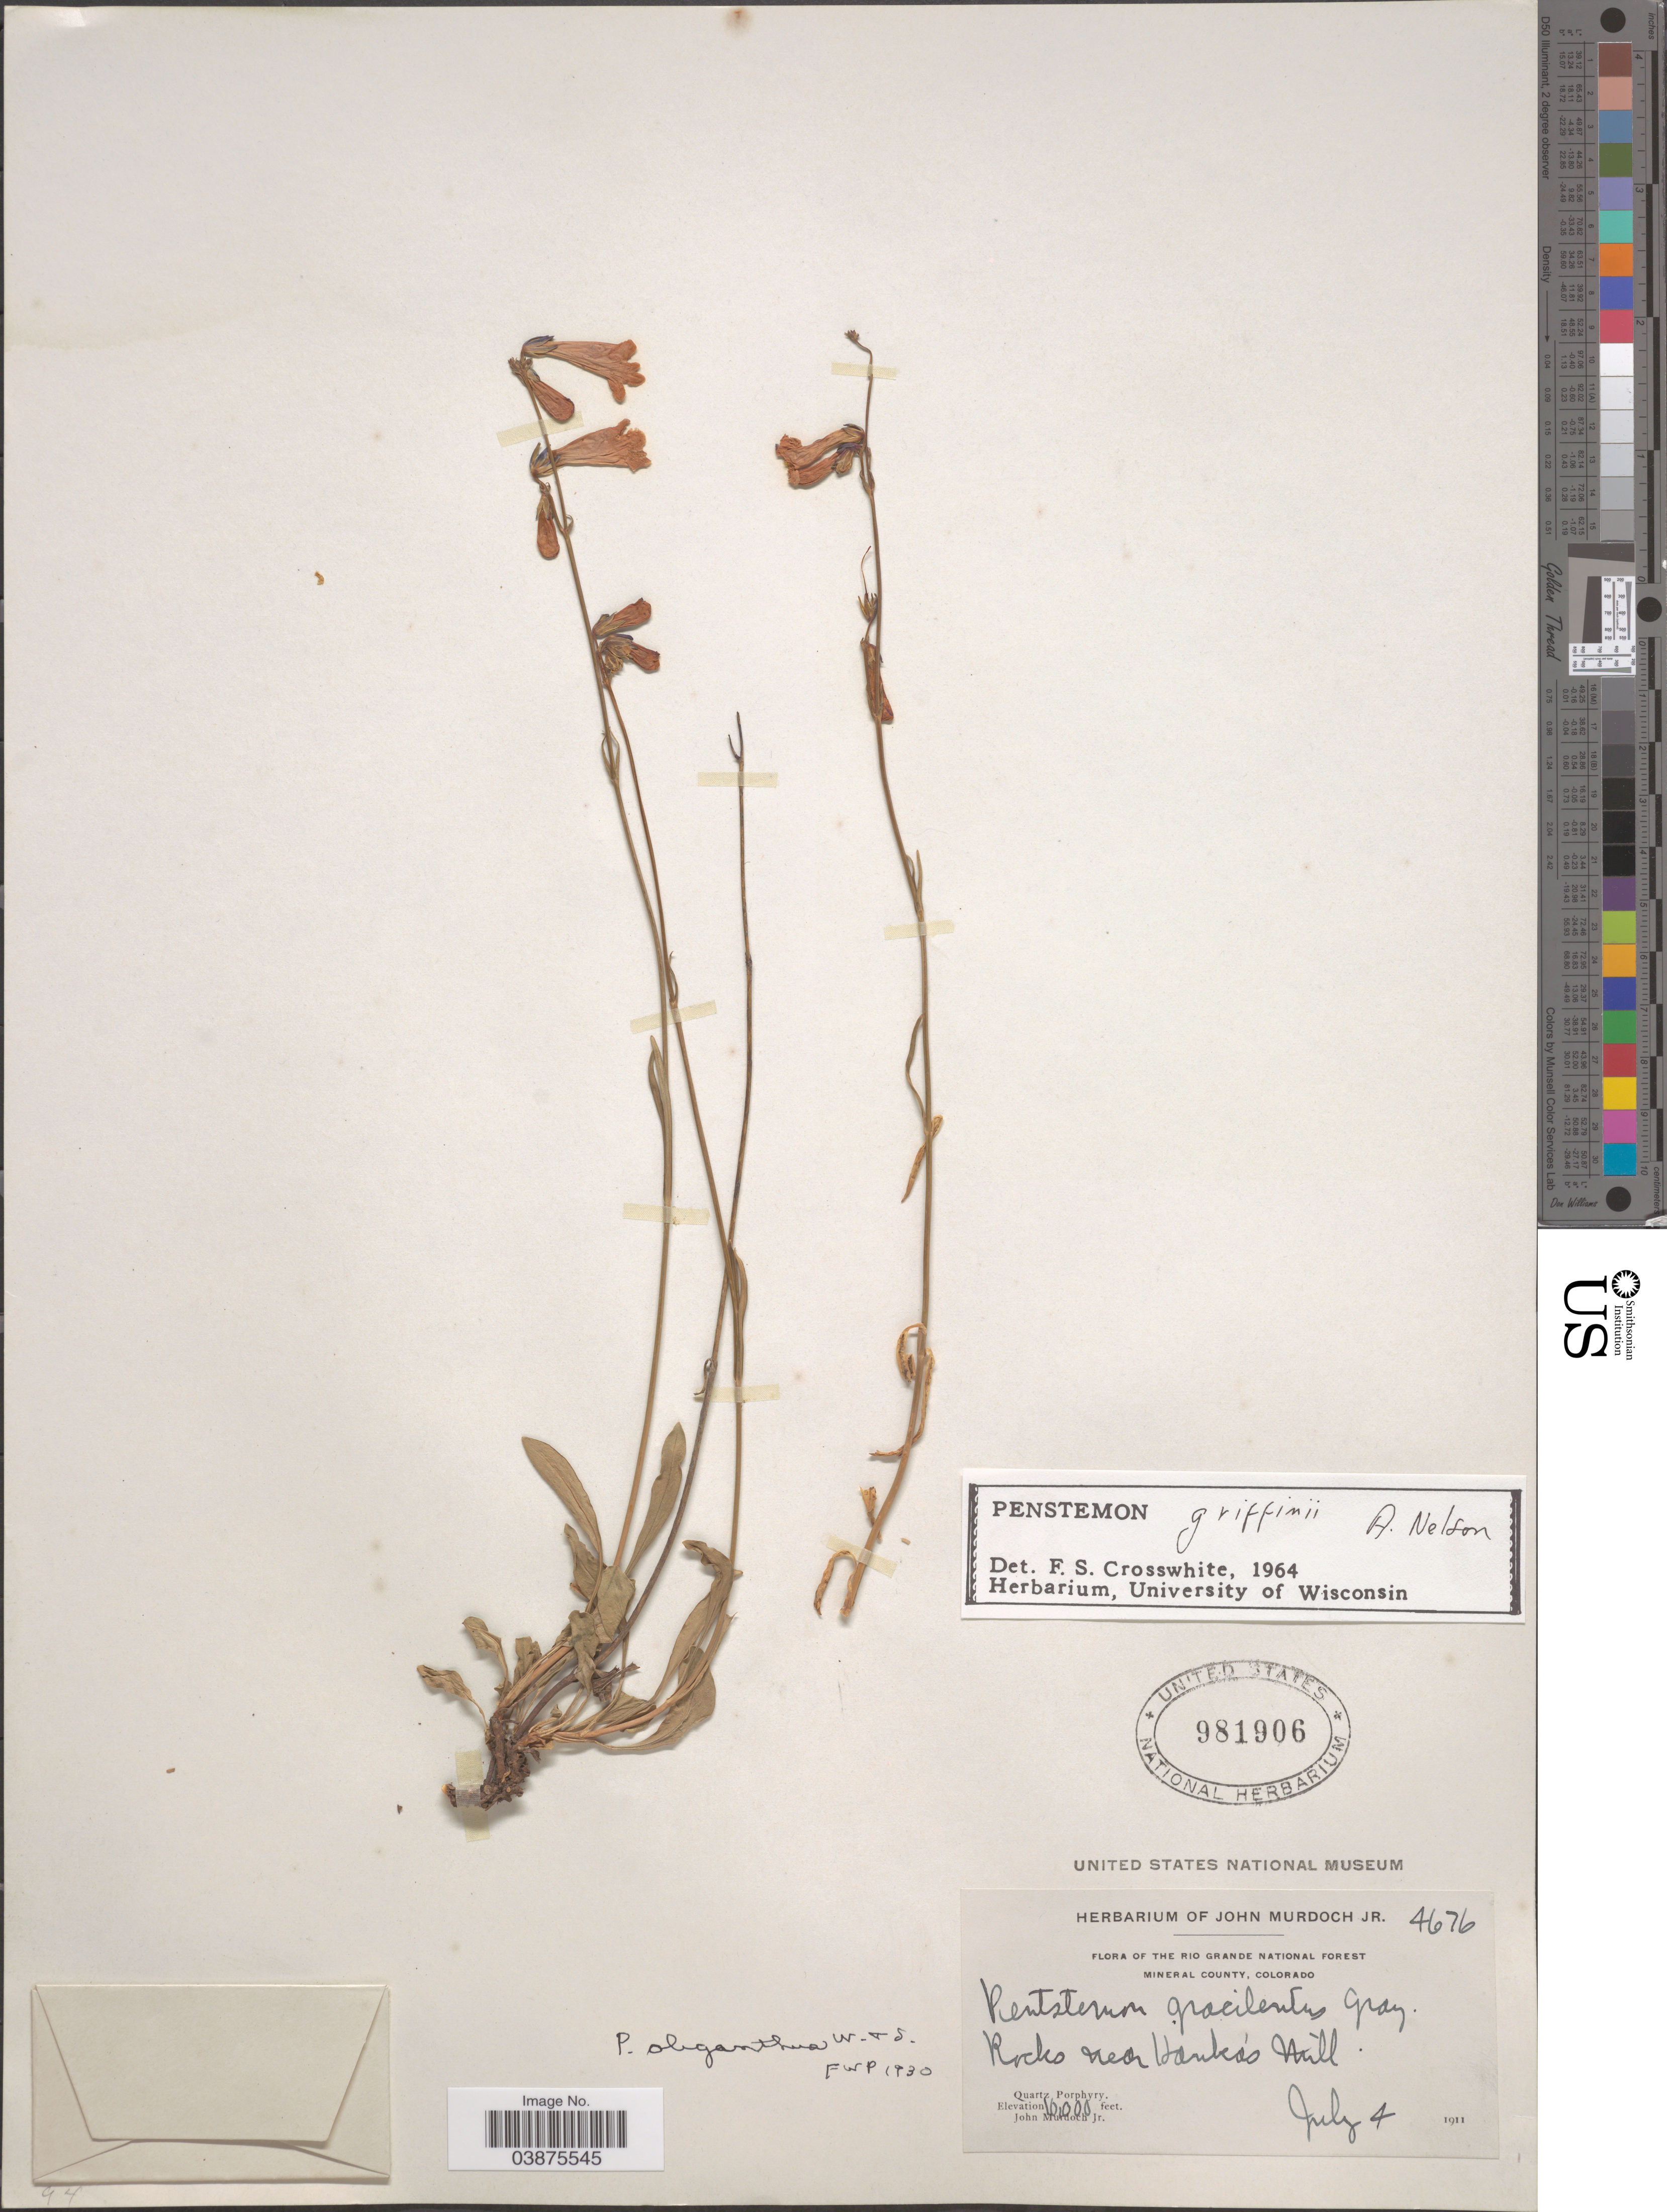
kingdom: Plantae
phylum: Tracheophyta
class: Magnoliopsida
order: Lamiales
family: Plantaginaceae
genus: Penstemon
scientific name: Penstemon griffinii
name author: A. Nelson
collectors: J. Murdoch Jr.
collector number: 4676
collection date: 1911-07-04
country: United States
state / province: Colorado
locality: The Rio Grande National Forest. Rocks near Haukás Mill.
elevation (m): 3048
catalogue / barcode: US 981906